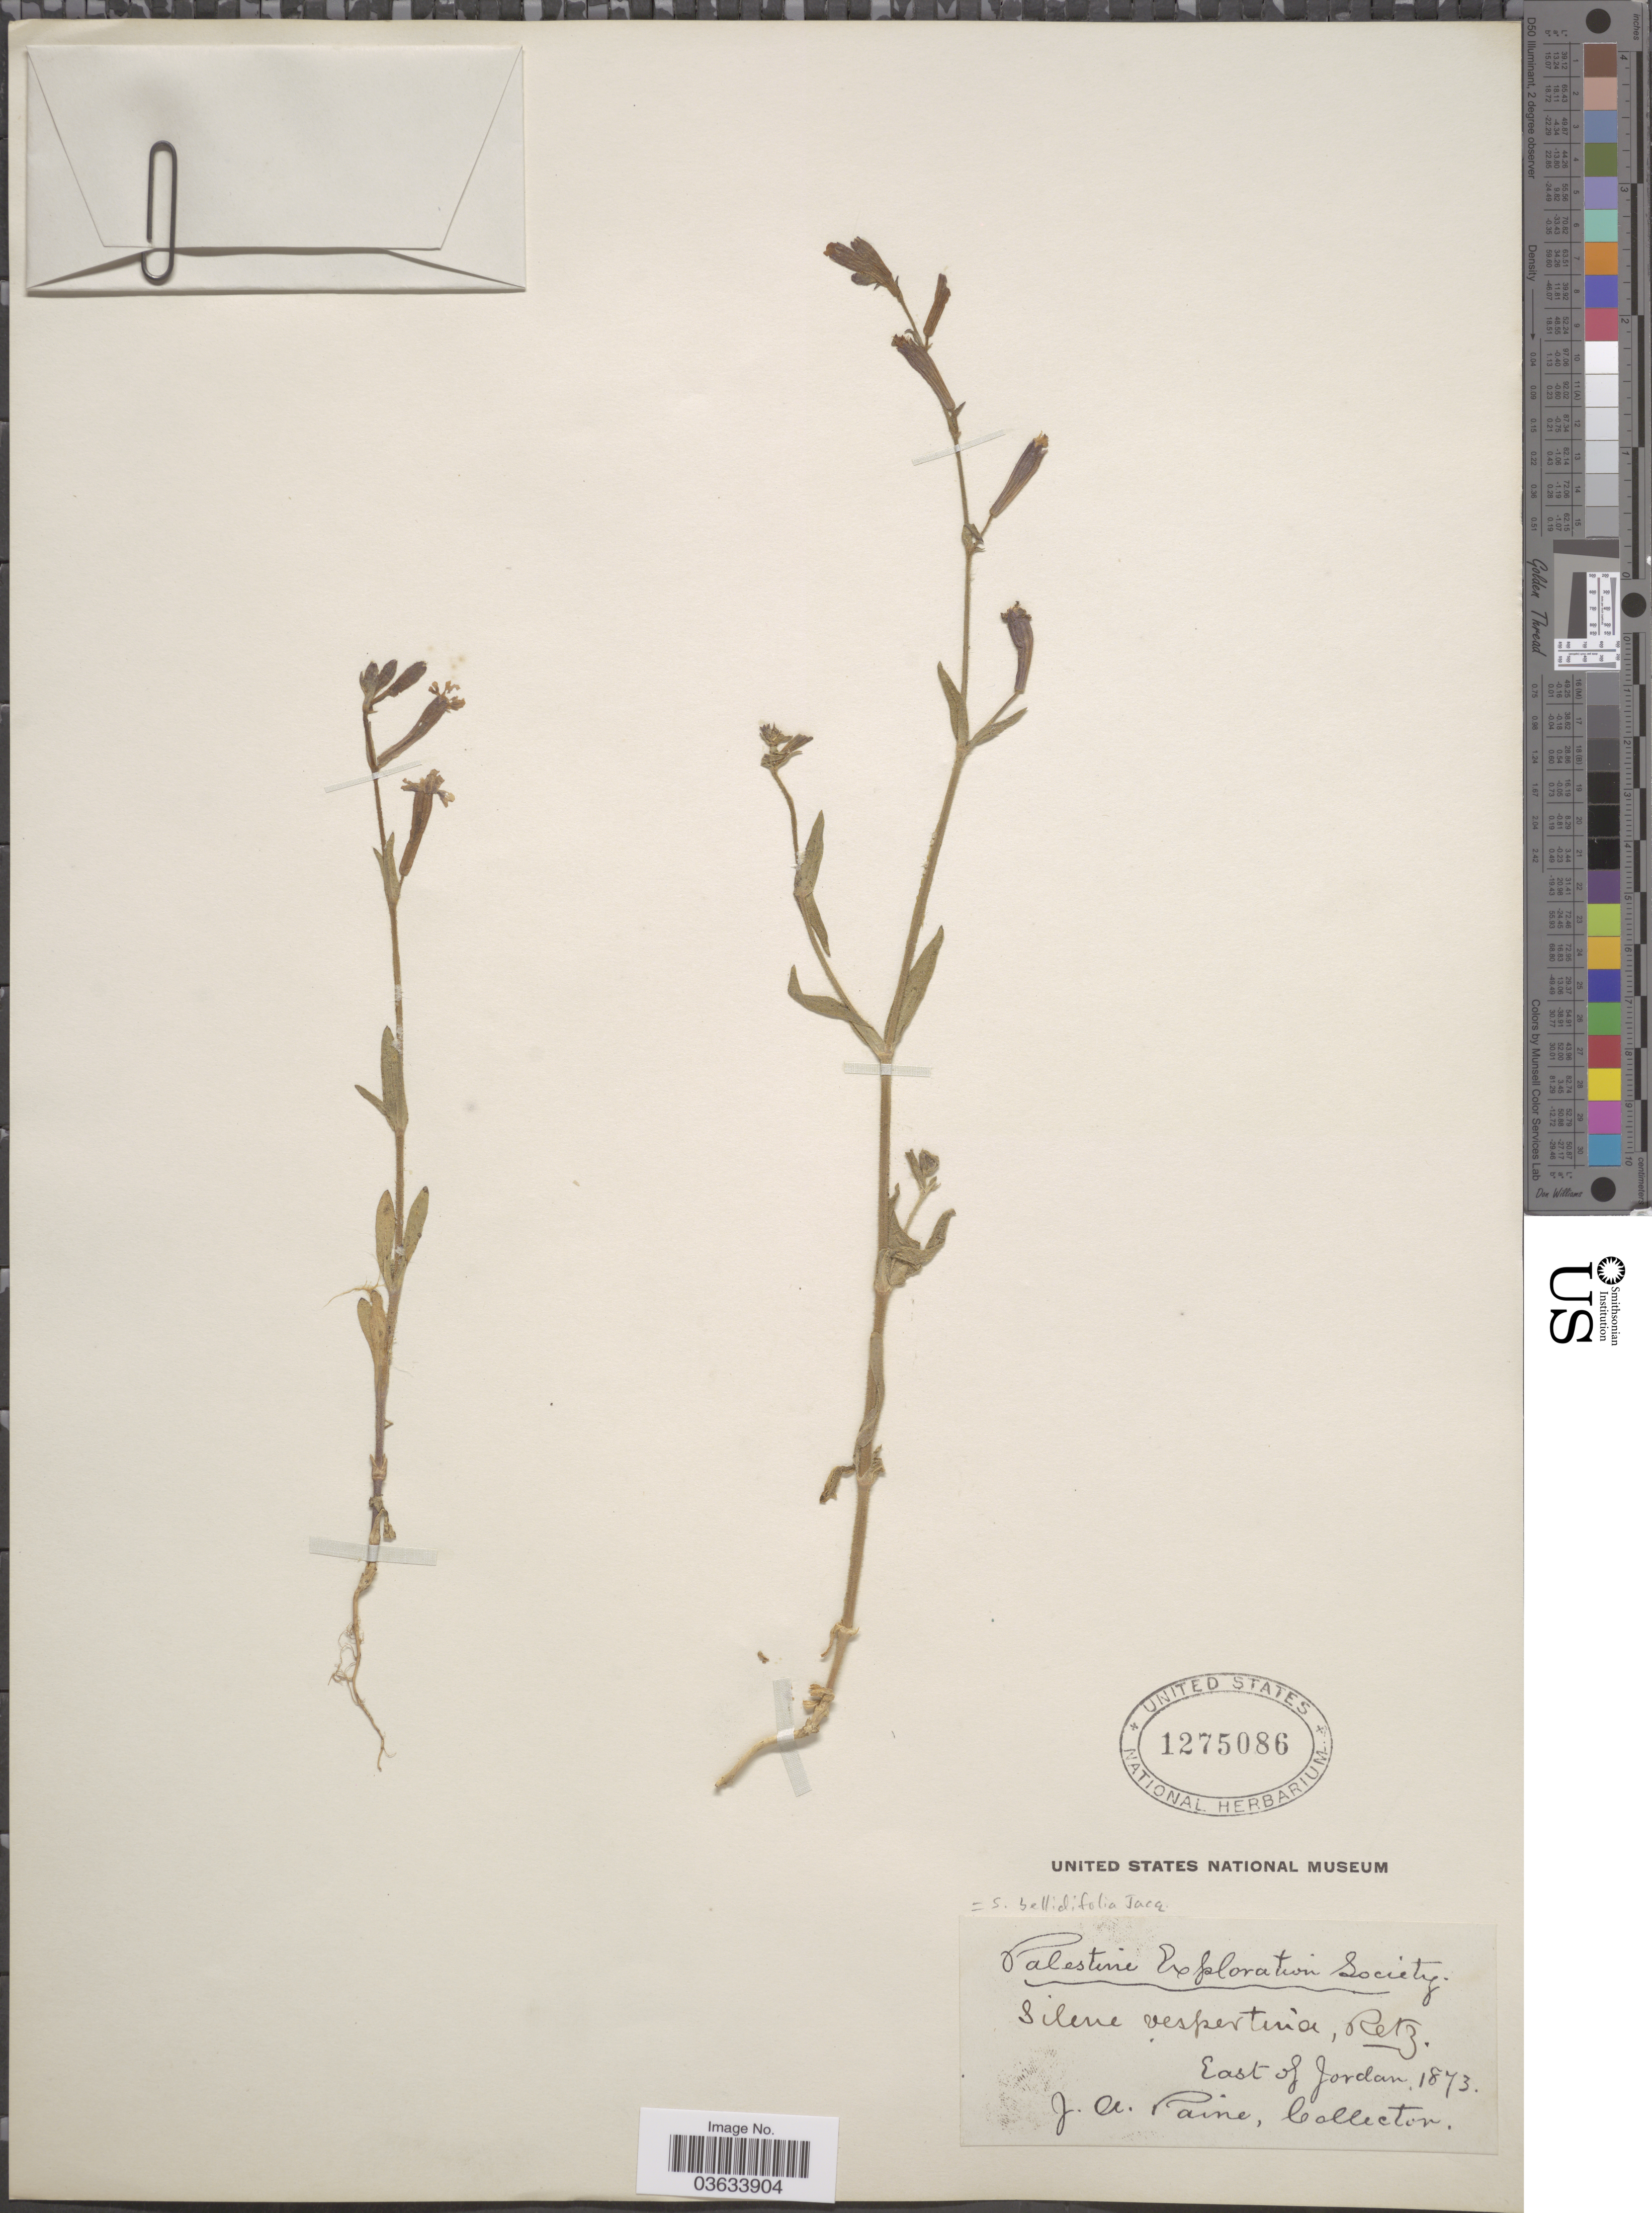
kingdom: Plantae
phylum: Tracheophyta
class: Magnoliopsida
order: Caryophyllales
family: Caryophyllaceae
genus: Silene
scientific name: Silene bellidifolia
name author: Juss. ex Jacq.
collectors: J. A. Paine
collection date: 1873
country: Jordan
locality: Palestine. East of Jordan.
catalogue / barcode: US 1275086